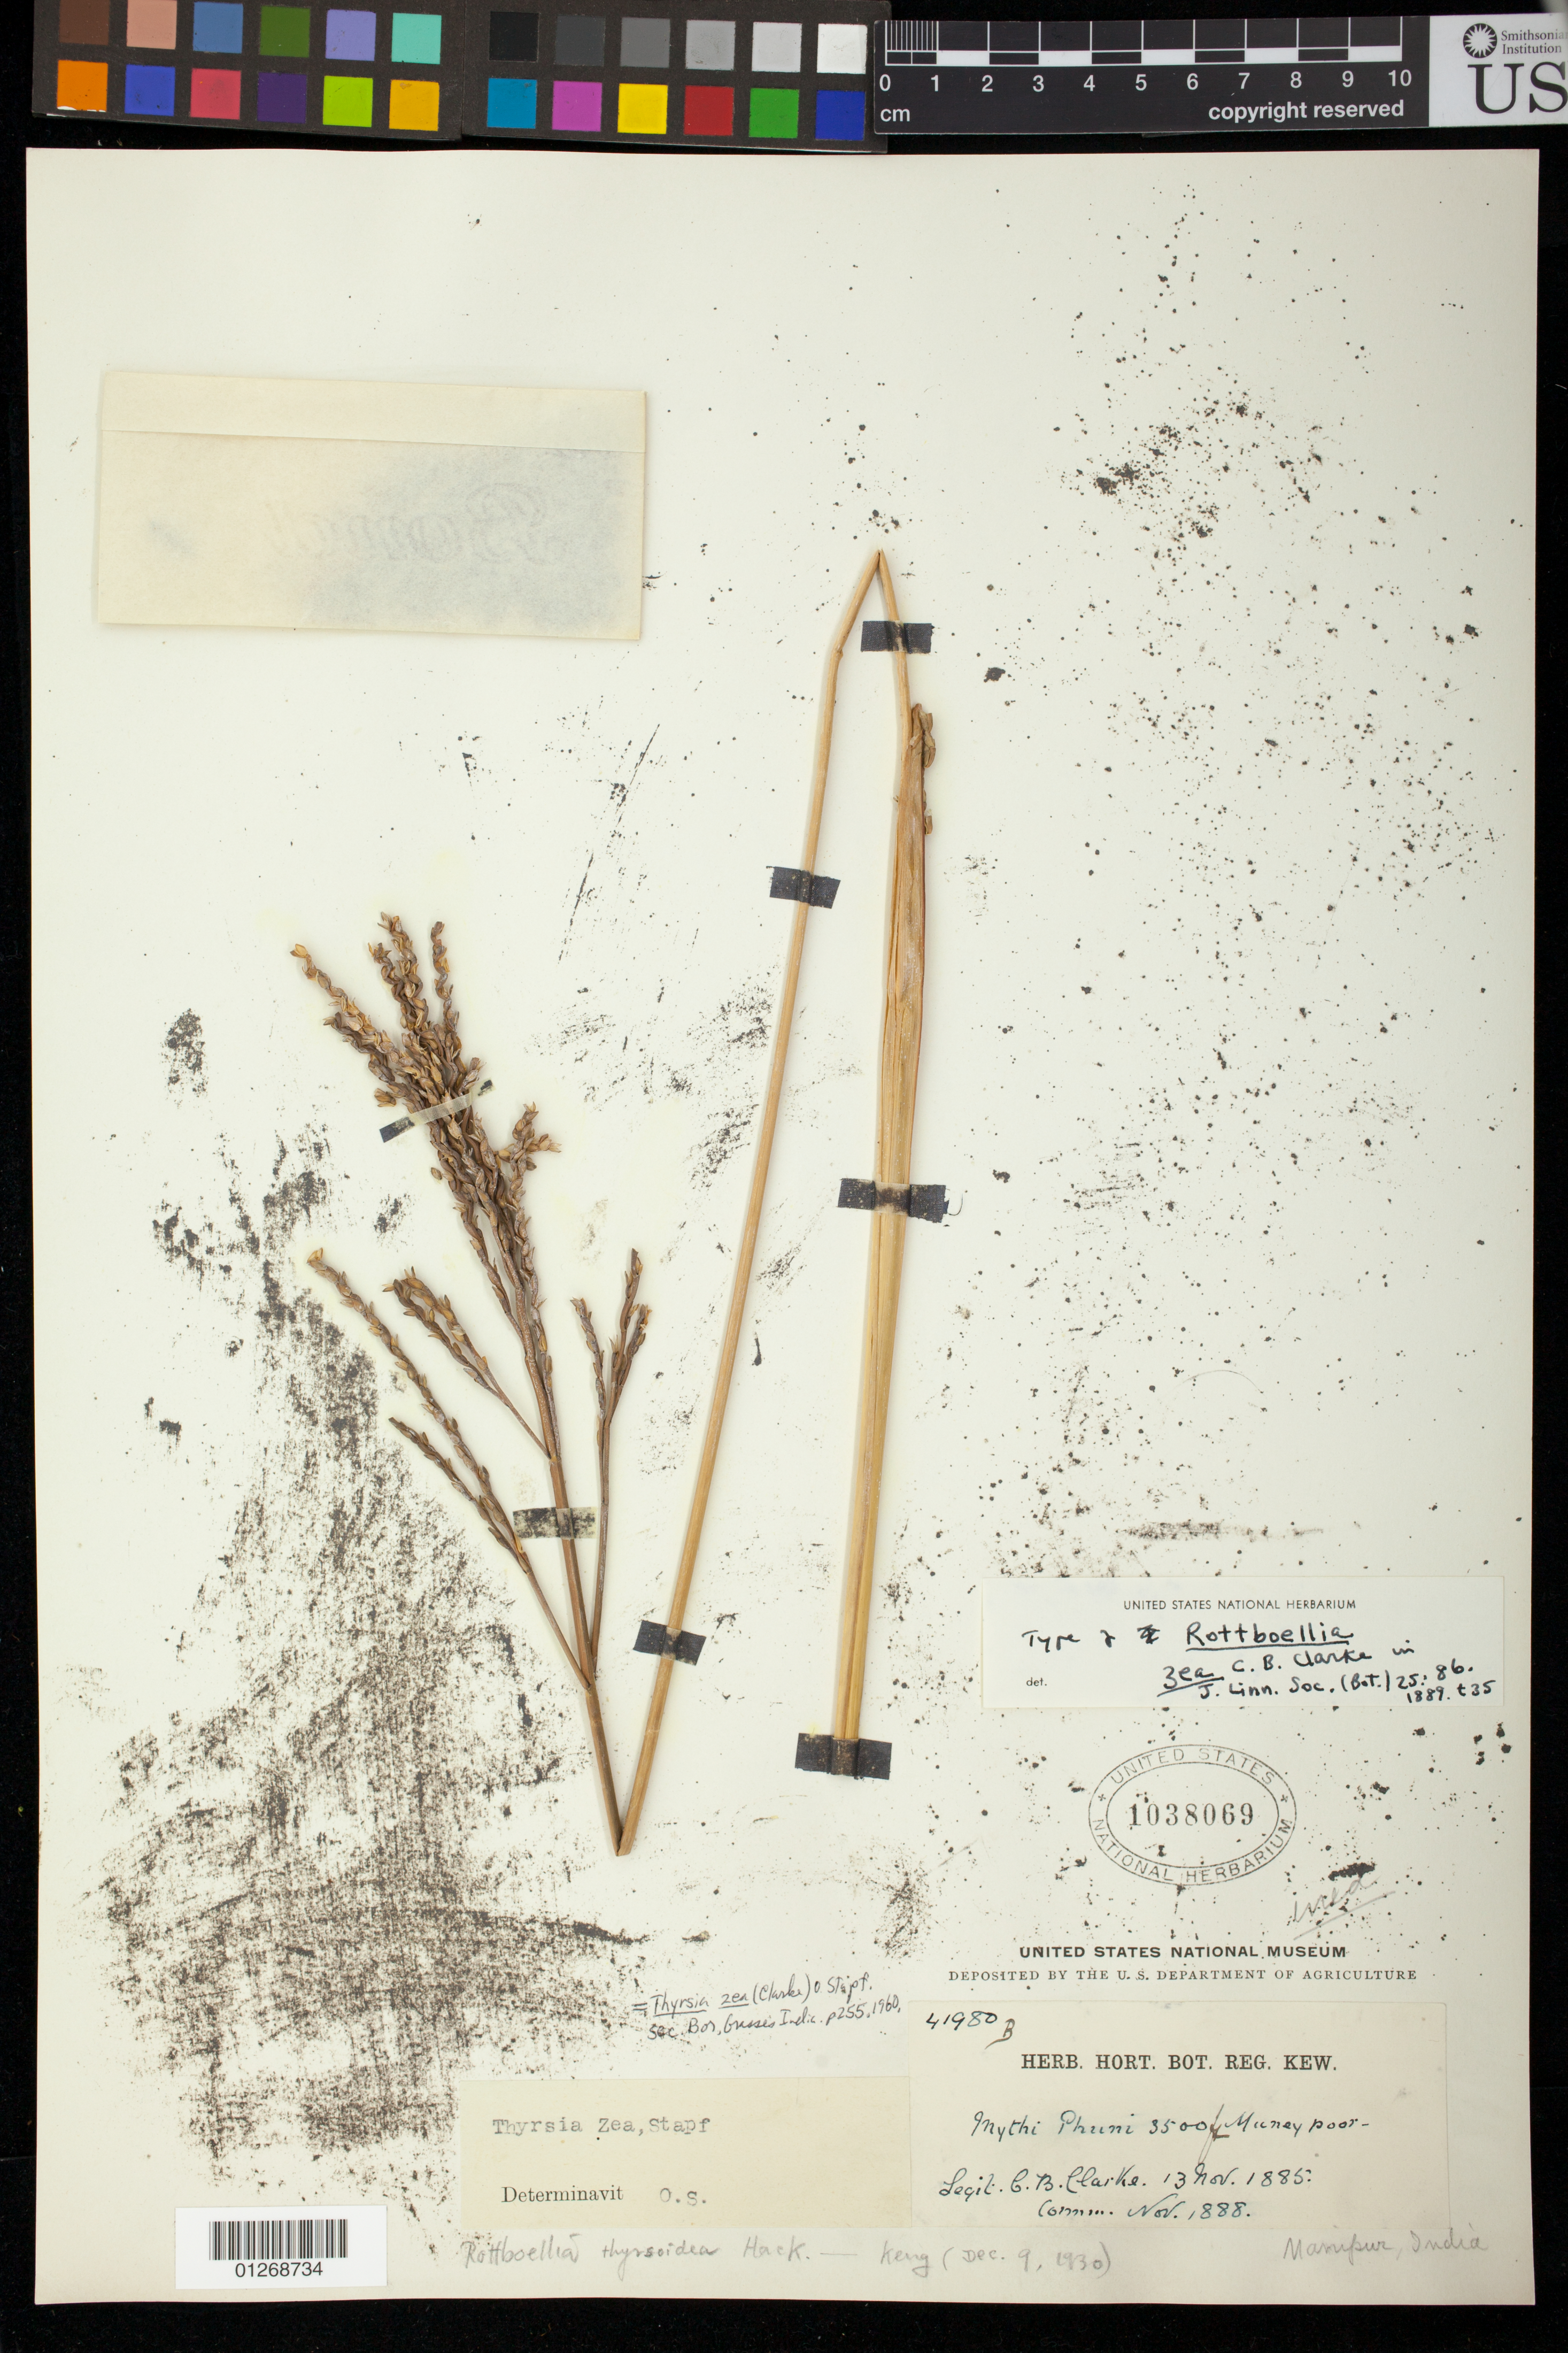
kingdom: Plantae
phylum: Tracheophyta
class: Liliopsida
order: Poales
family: Poaceae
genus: Rottboellia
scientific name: Rottboellia zea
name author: C.B. Clarke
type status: Isotype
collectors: C. B. Clarke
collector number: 41980 B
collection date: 1885-11-13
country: India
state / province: Manipur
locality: Mythi Phuni, Muney poor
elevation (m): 1067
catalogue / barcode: US 1038069